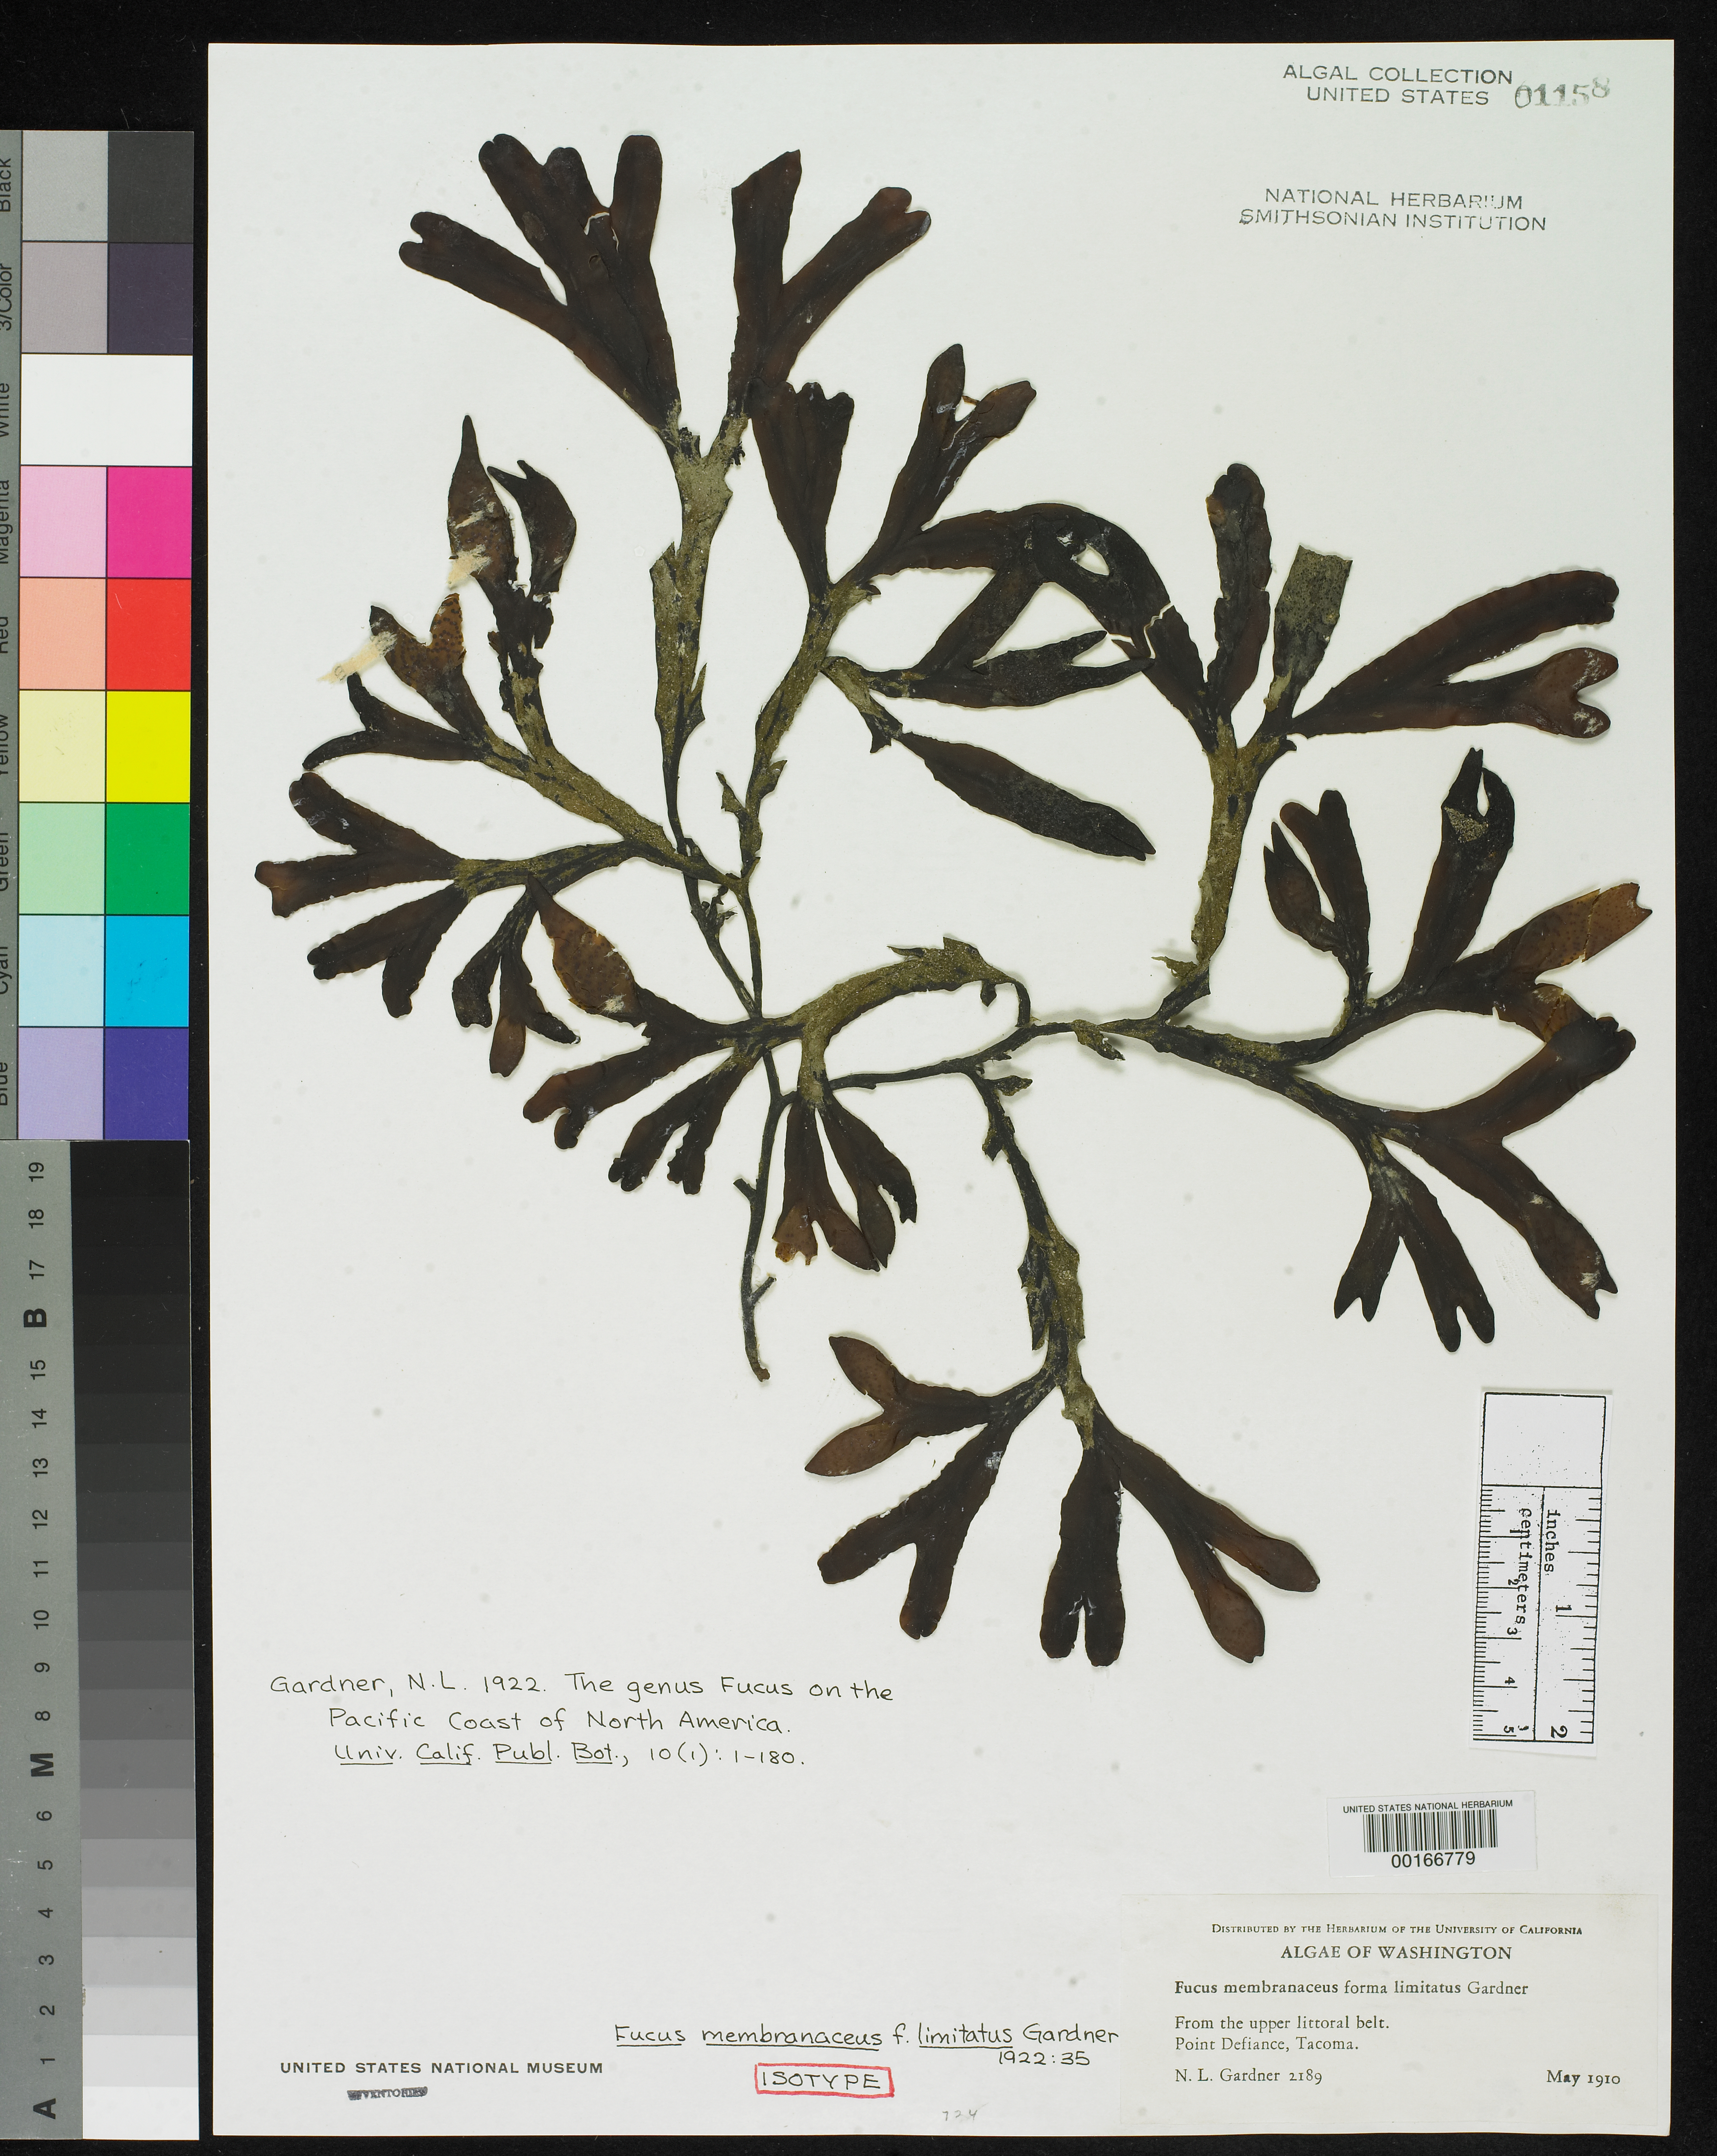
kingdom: Chromista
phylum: Ochrophyta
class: Phaeophyceae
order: Fucales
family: Fucaceae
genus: Fucus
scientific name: Fucus membranaceus f. limitatus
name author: N.L. Gardner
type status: Isotype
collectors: N. Gardner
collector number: NLG 2189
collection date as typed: May 1910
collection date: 1910-05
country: United States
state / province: Washington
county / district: Pierce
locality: Point Defiance, Tacoma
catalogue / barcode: US 1158